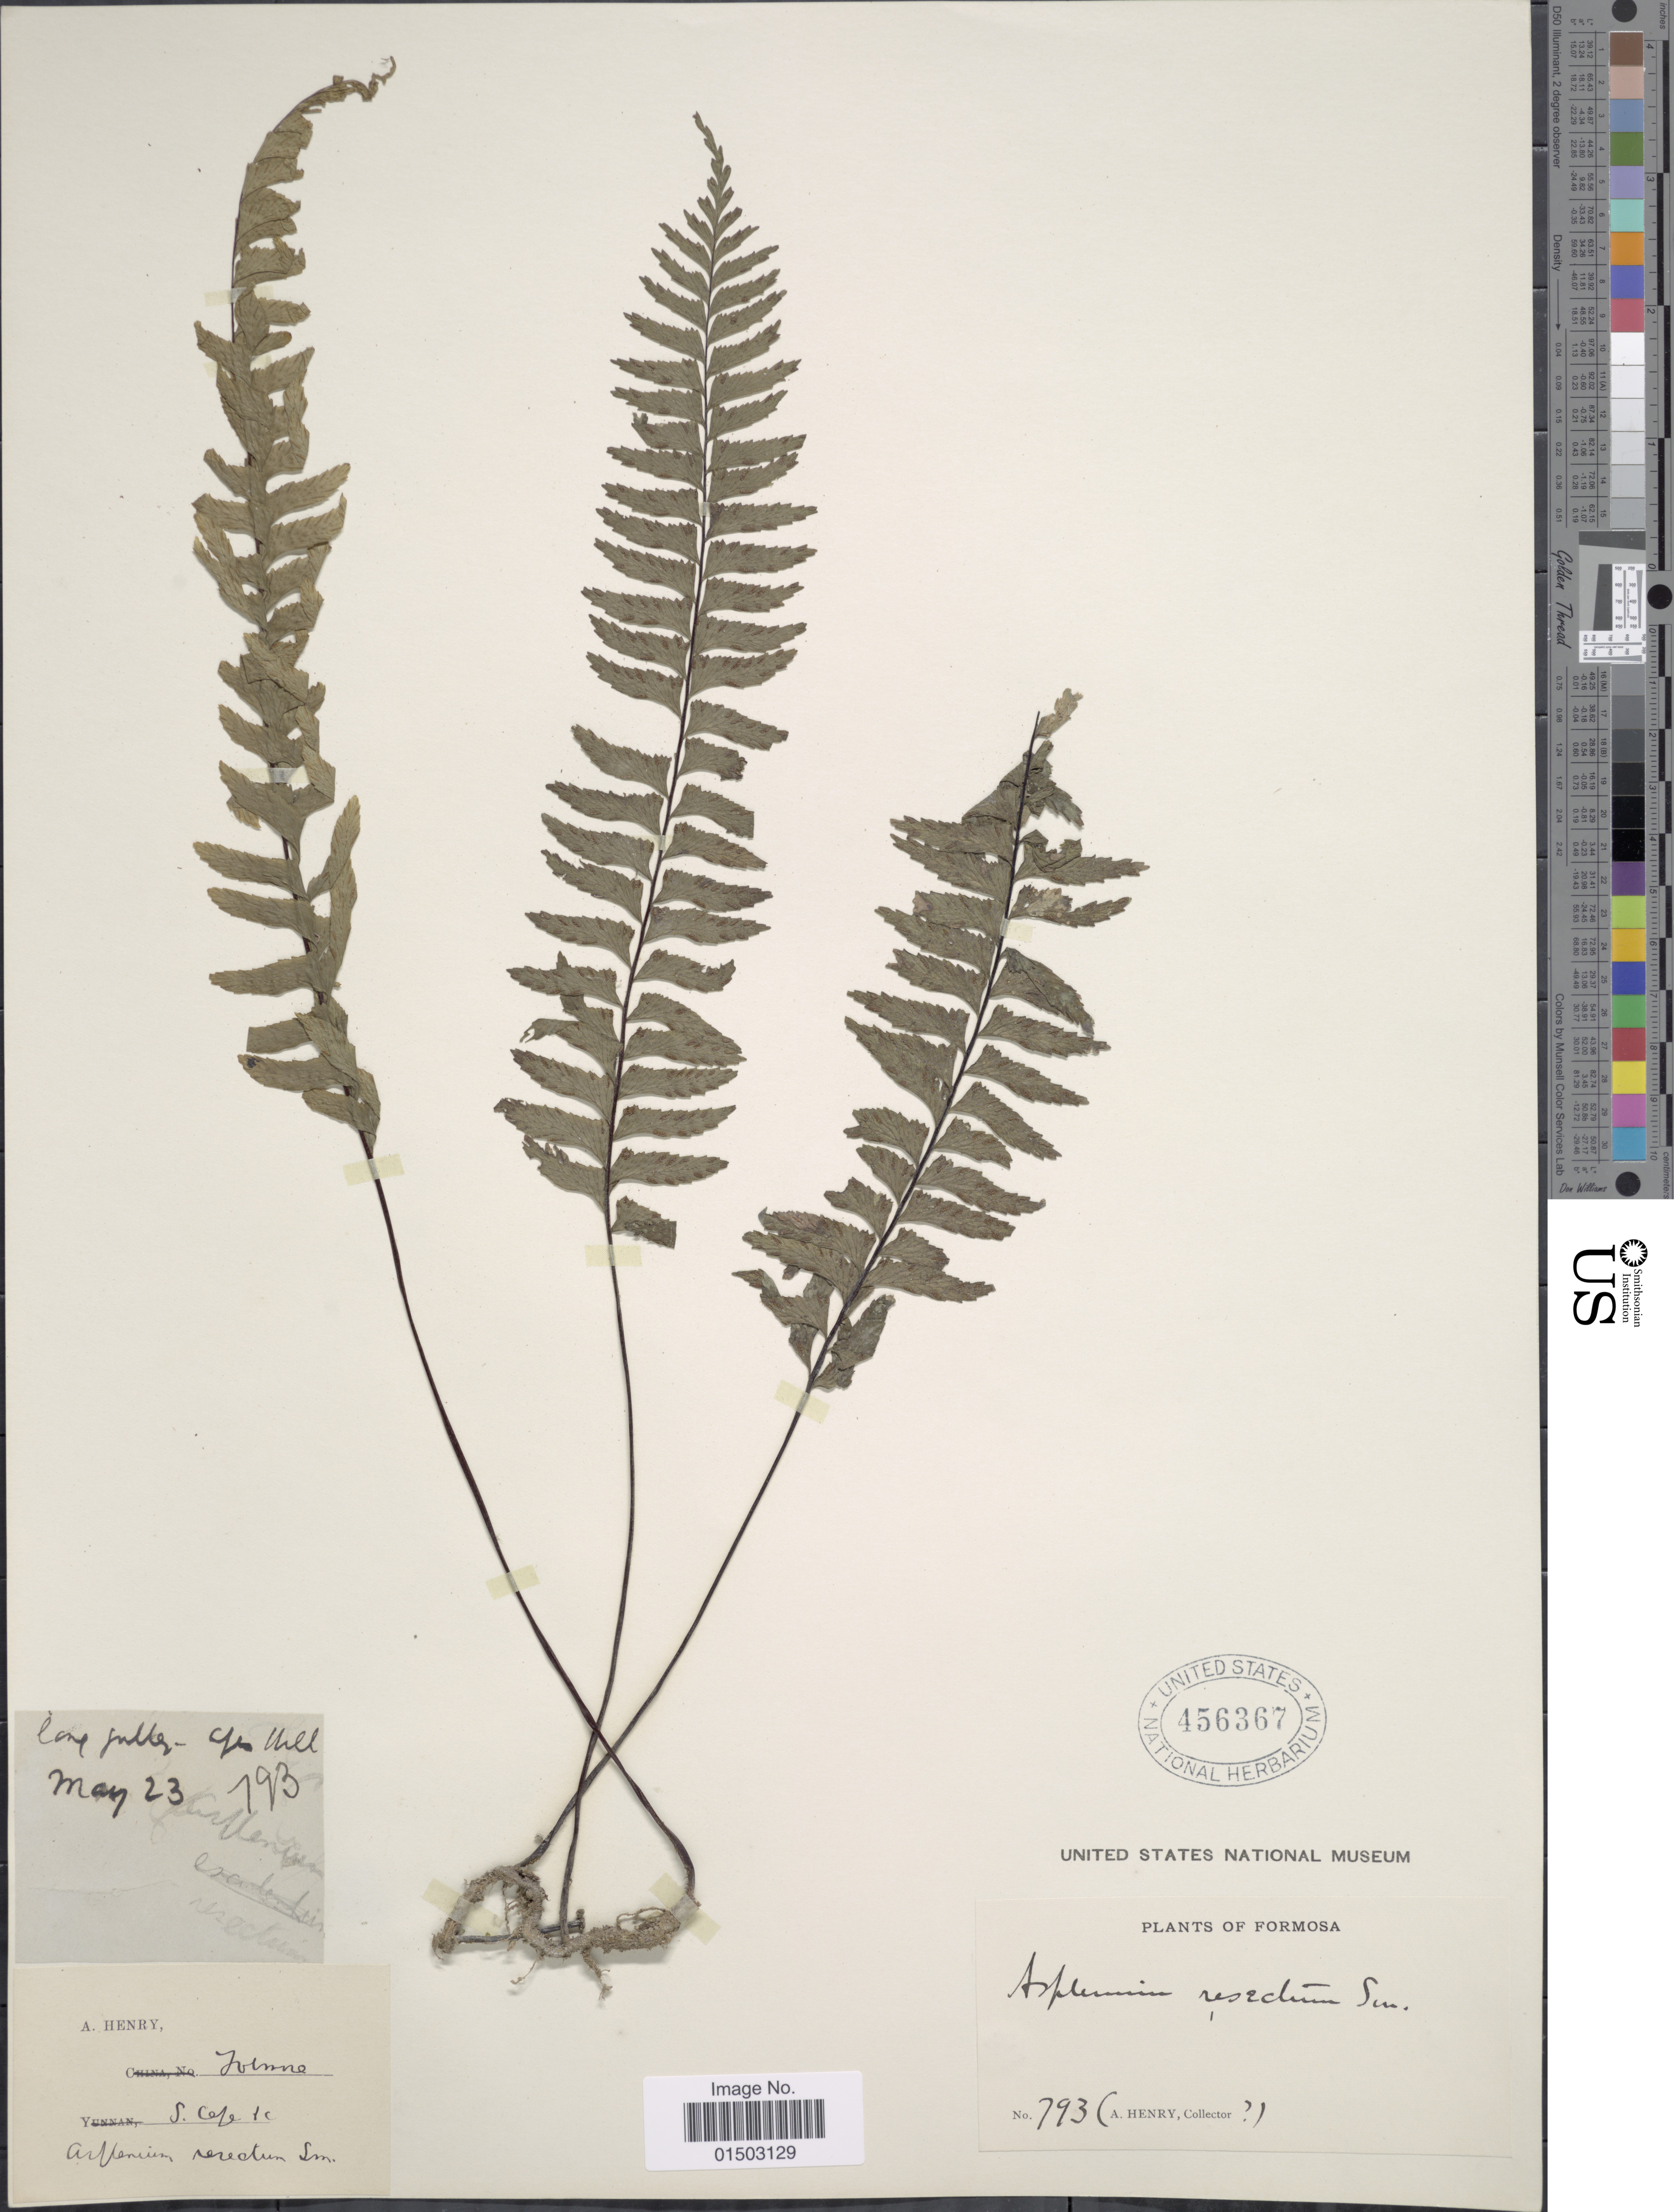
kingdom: Plantae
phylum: Tracheophyta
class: Polypodiopsida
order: Polypodiales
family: Aspleniaceae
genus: Hymenasplenium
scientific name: Hymenasplenium unilaterale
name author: (Lam.) Hayata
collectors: A. Henry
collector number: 793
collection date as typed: Transcribed d/m/y: /5/23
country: Taiwan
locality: Formosa.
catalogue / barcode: US 456367